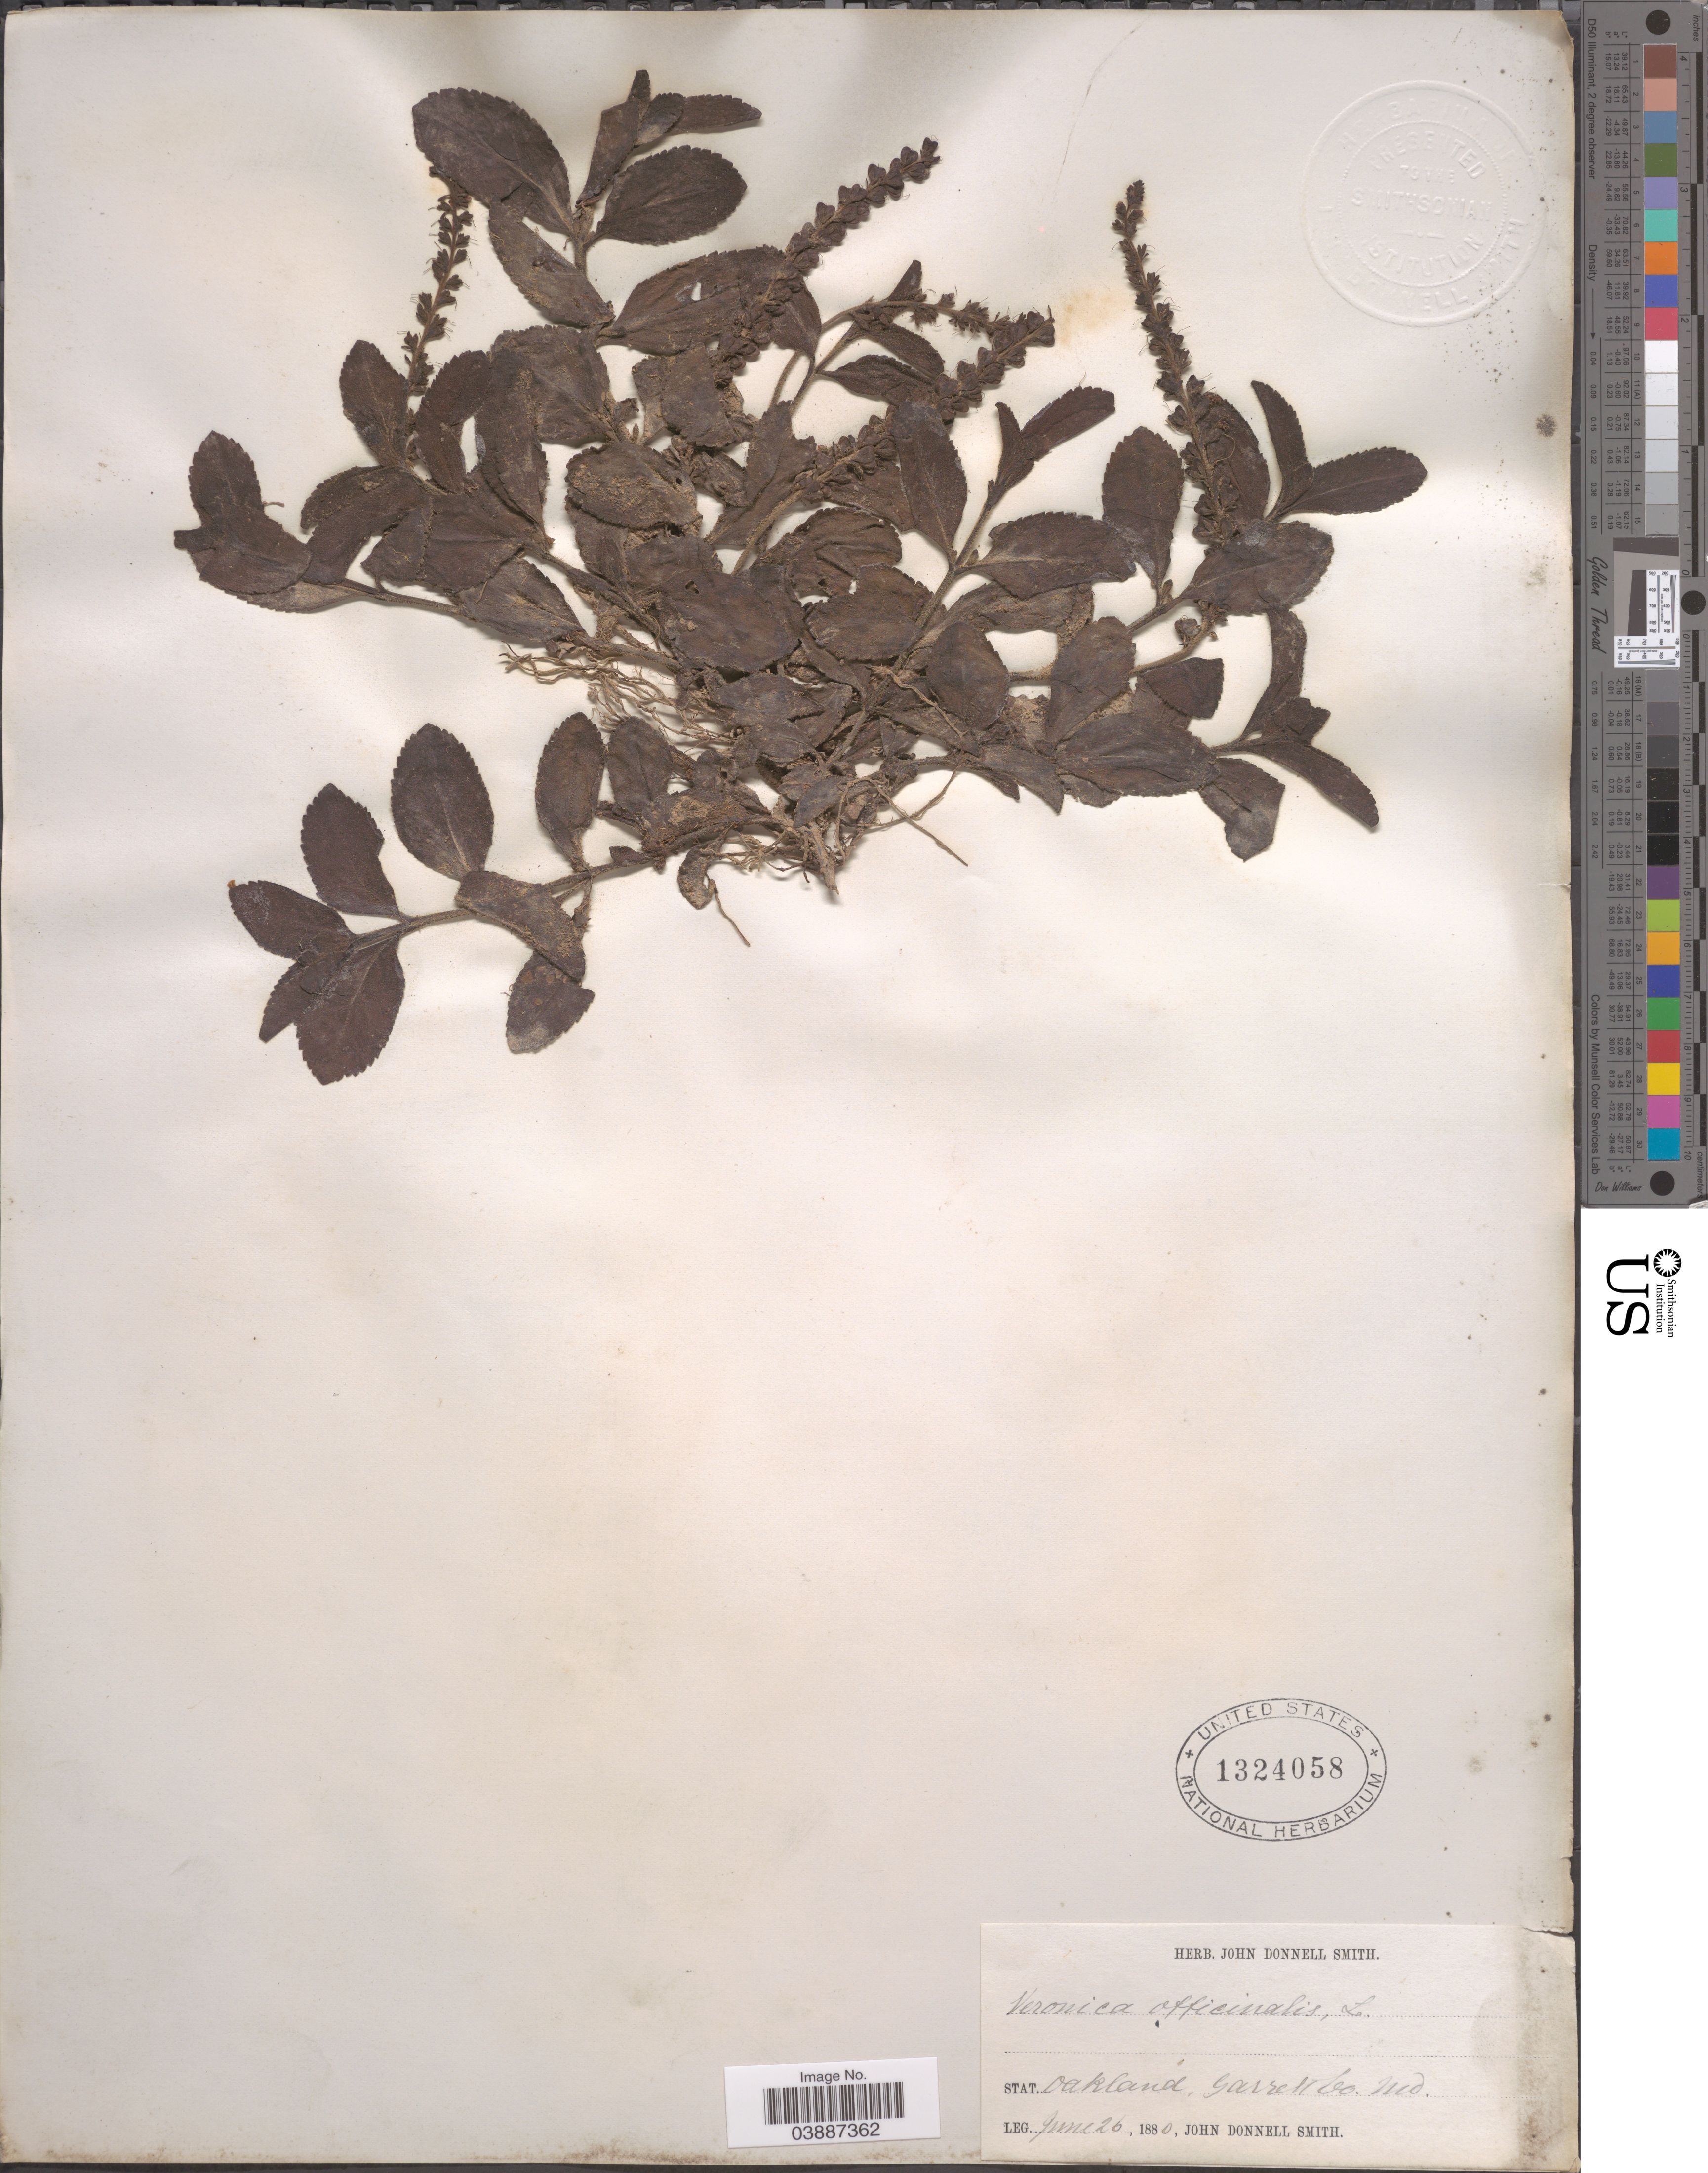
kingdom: Plantae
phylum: Tracheophyta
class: Magnoliopsida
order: Lamiales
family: Plantaginaceae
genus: Veronica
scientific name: Veronica officinalis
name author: L.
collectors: J. Donnell Smith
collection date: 1880-06-26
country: United States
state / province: Maryland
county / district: Garrett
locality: Stat. Oakland, Garrett Co.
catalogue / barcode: US 1324058